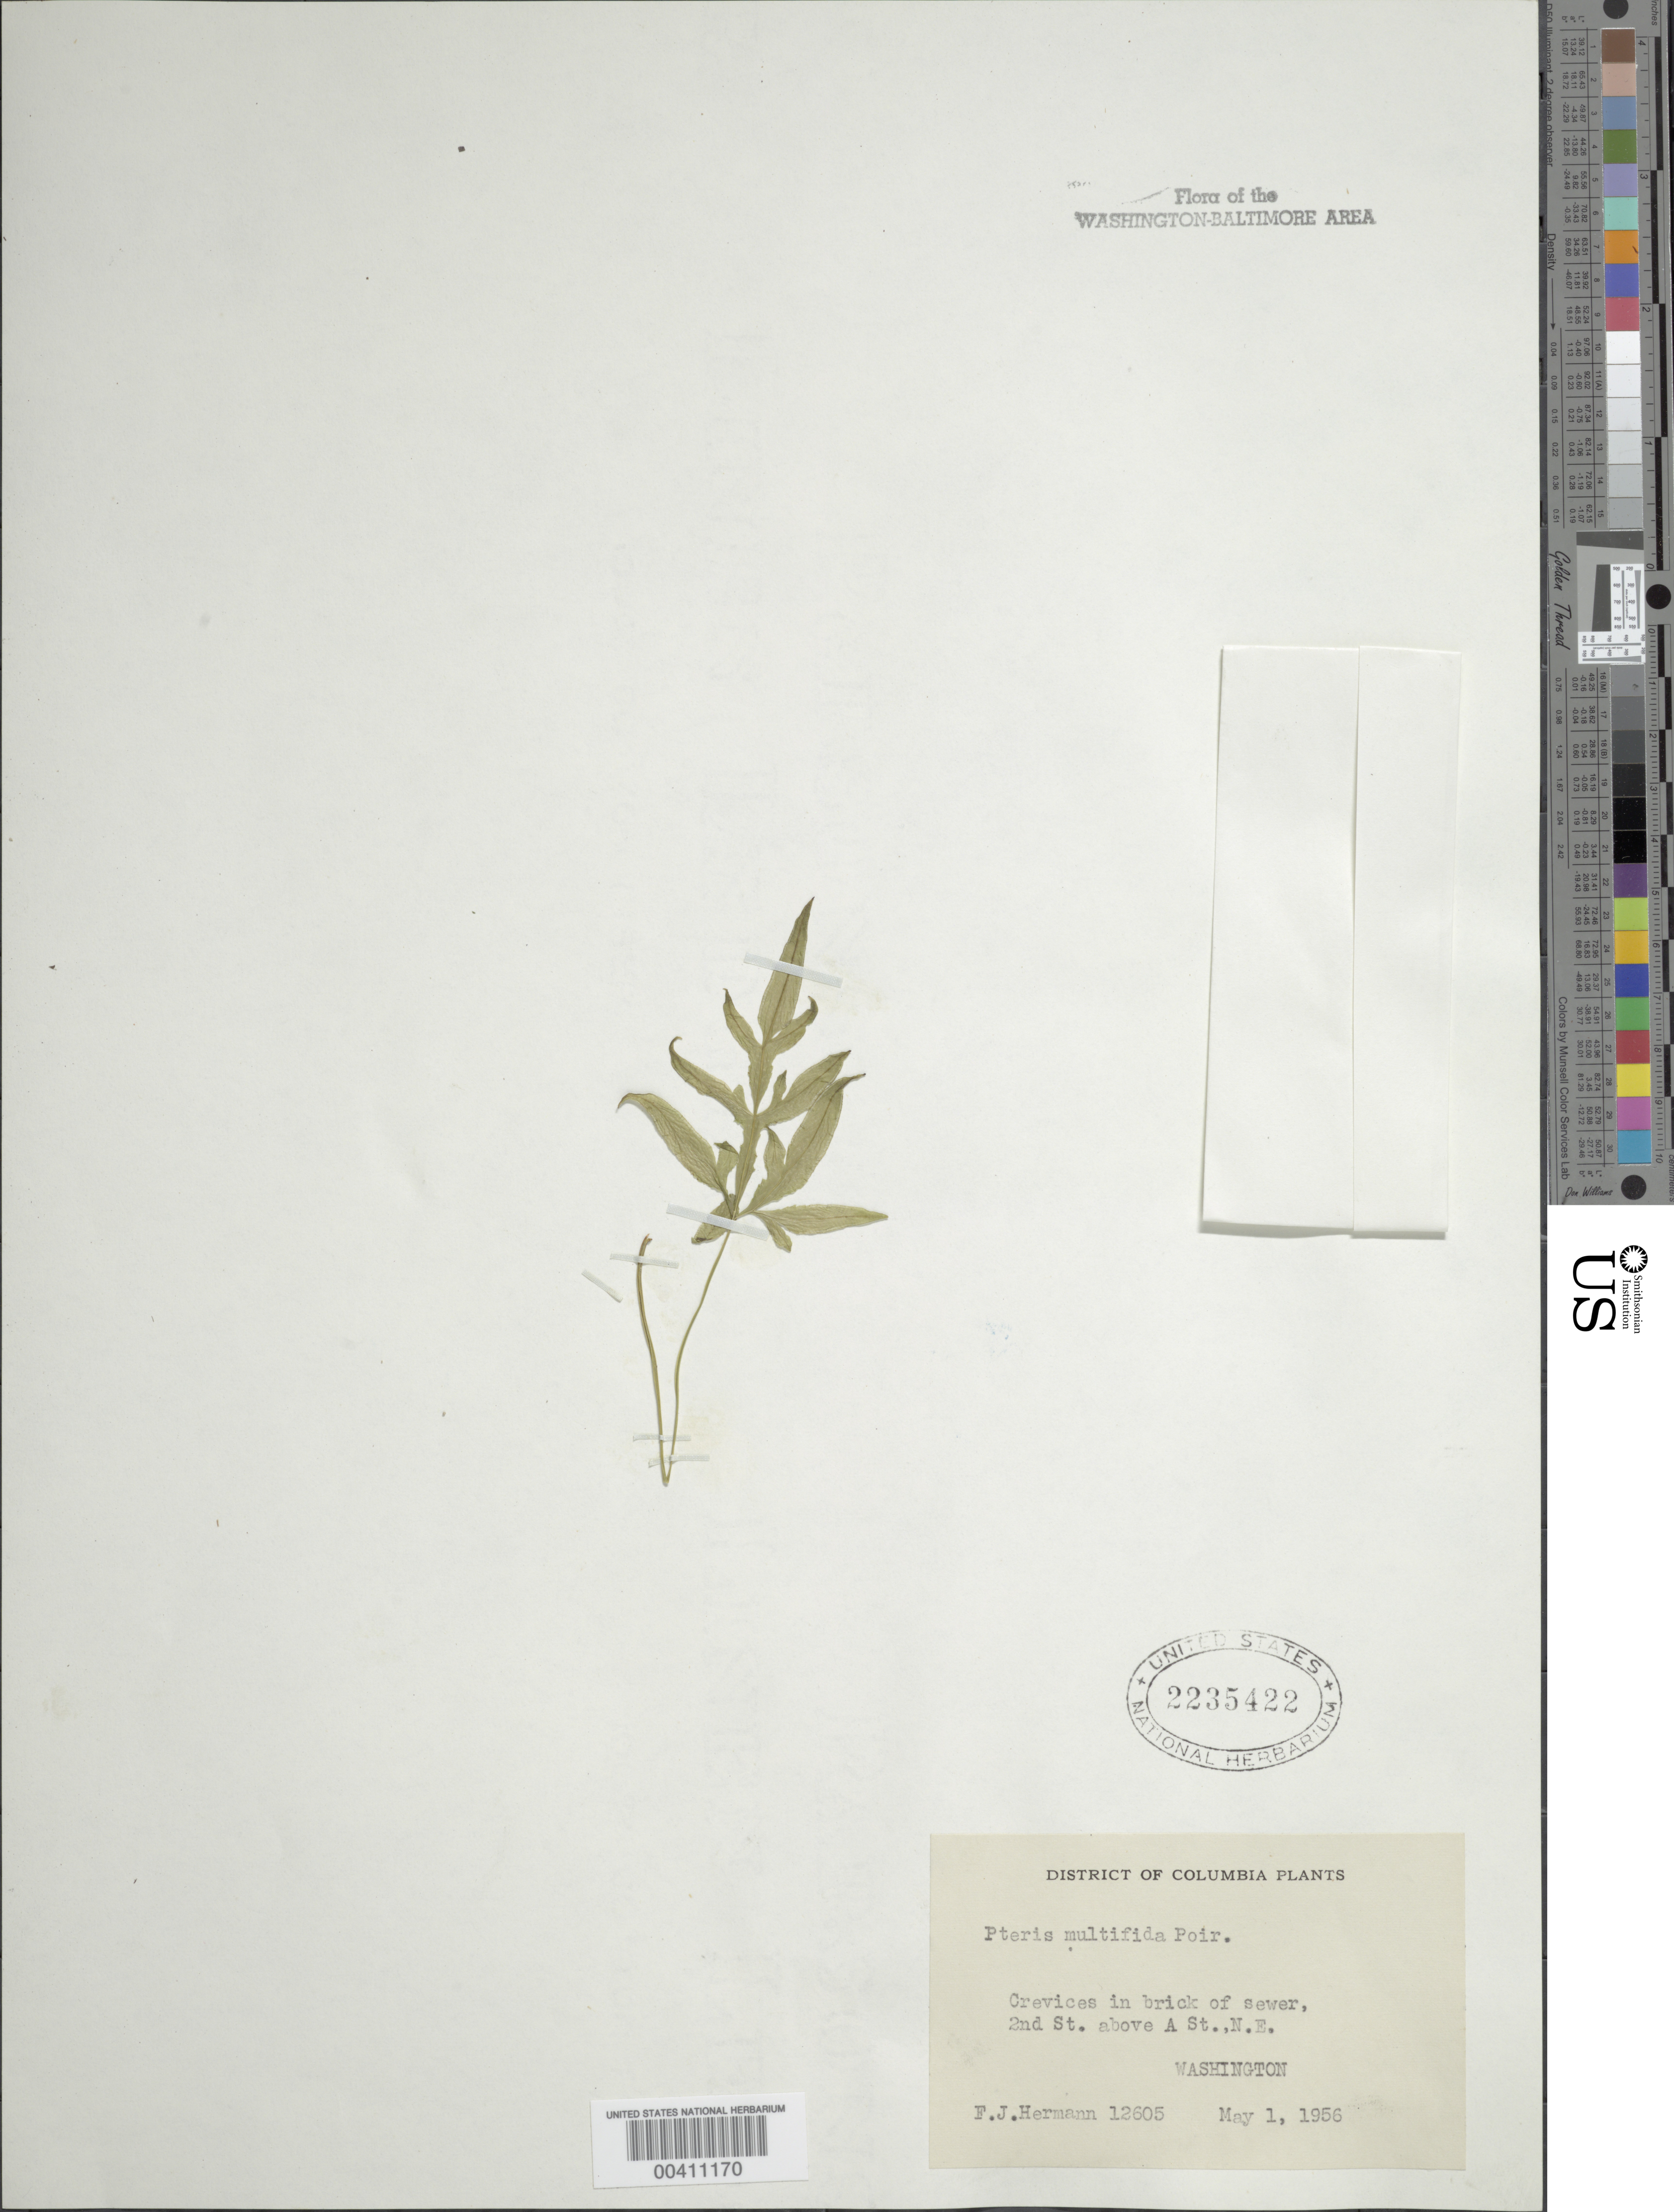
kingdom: Plantae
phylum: Tracheophyta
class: Polypodiopsida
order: Polypodiales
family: Pteridaceae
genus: Pteris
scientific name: Pteris multifida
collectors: F. J. Hermann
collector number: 12605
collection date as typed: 01 May 1956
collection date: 1956-05-01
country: United States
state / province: District of Columbia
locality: Sewer, 2nd Street, above A Street, NE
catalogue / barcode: US 2235422